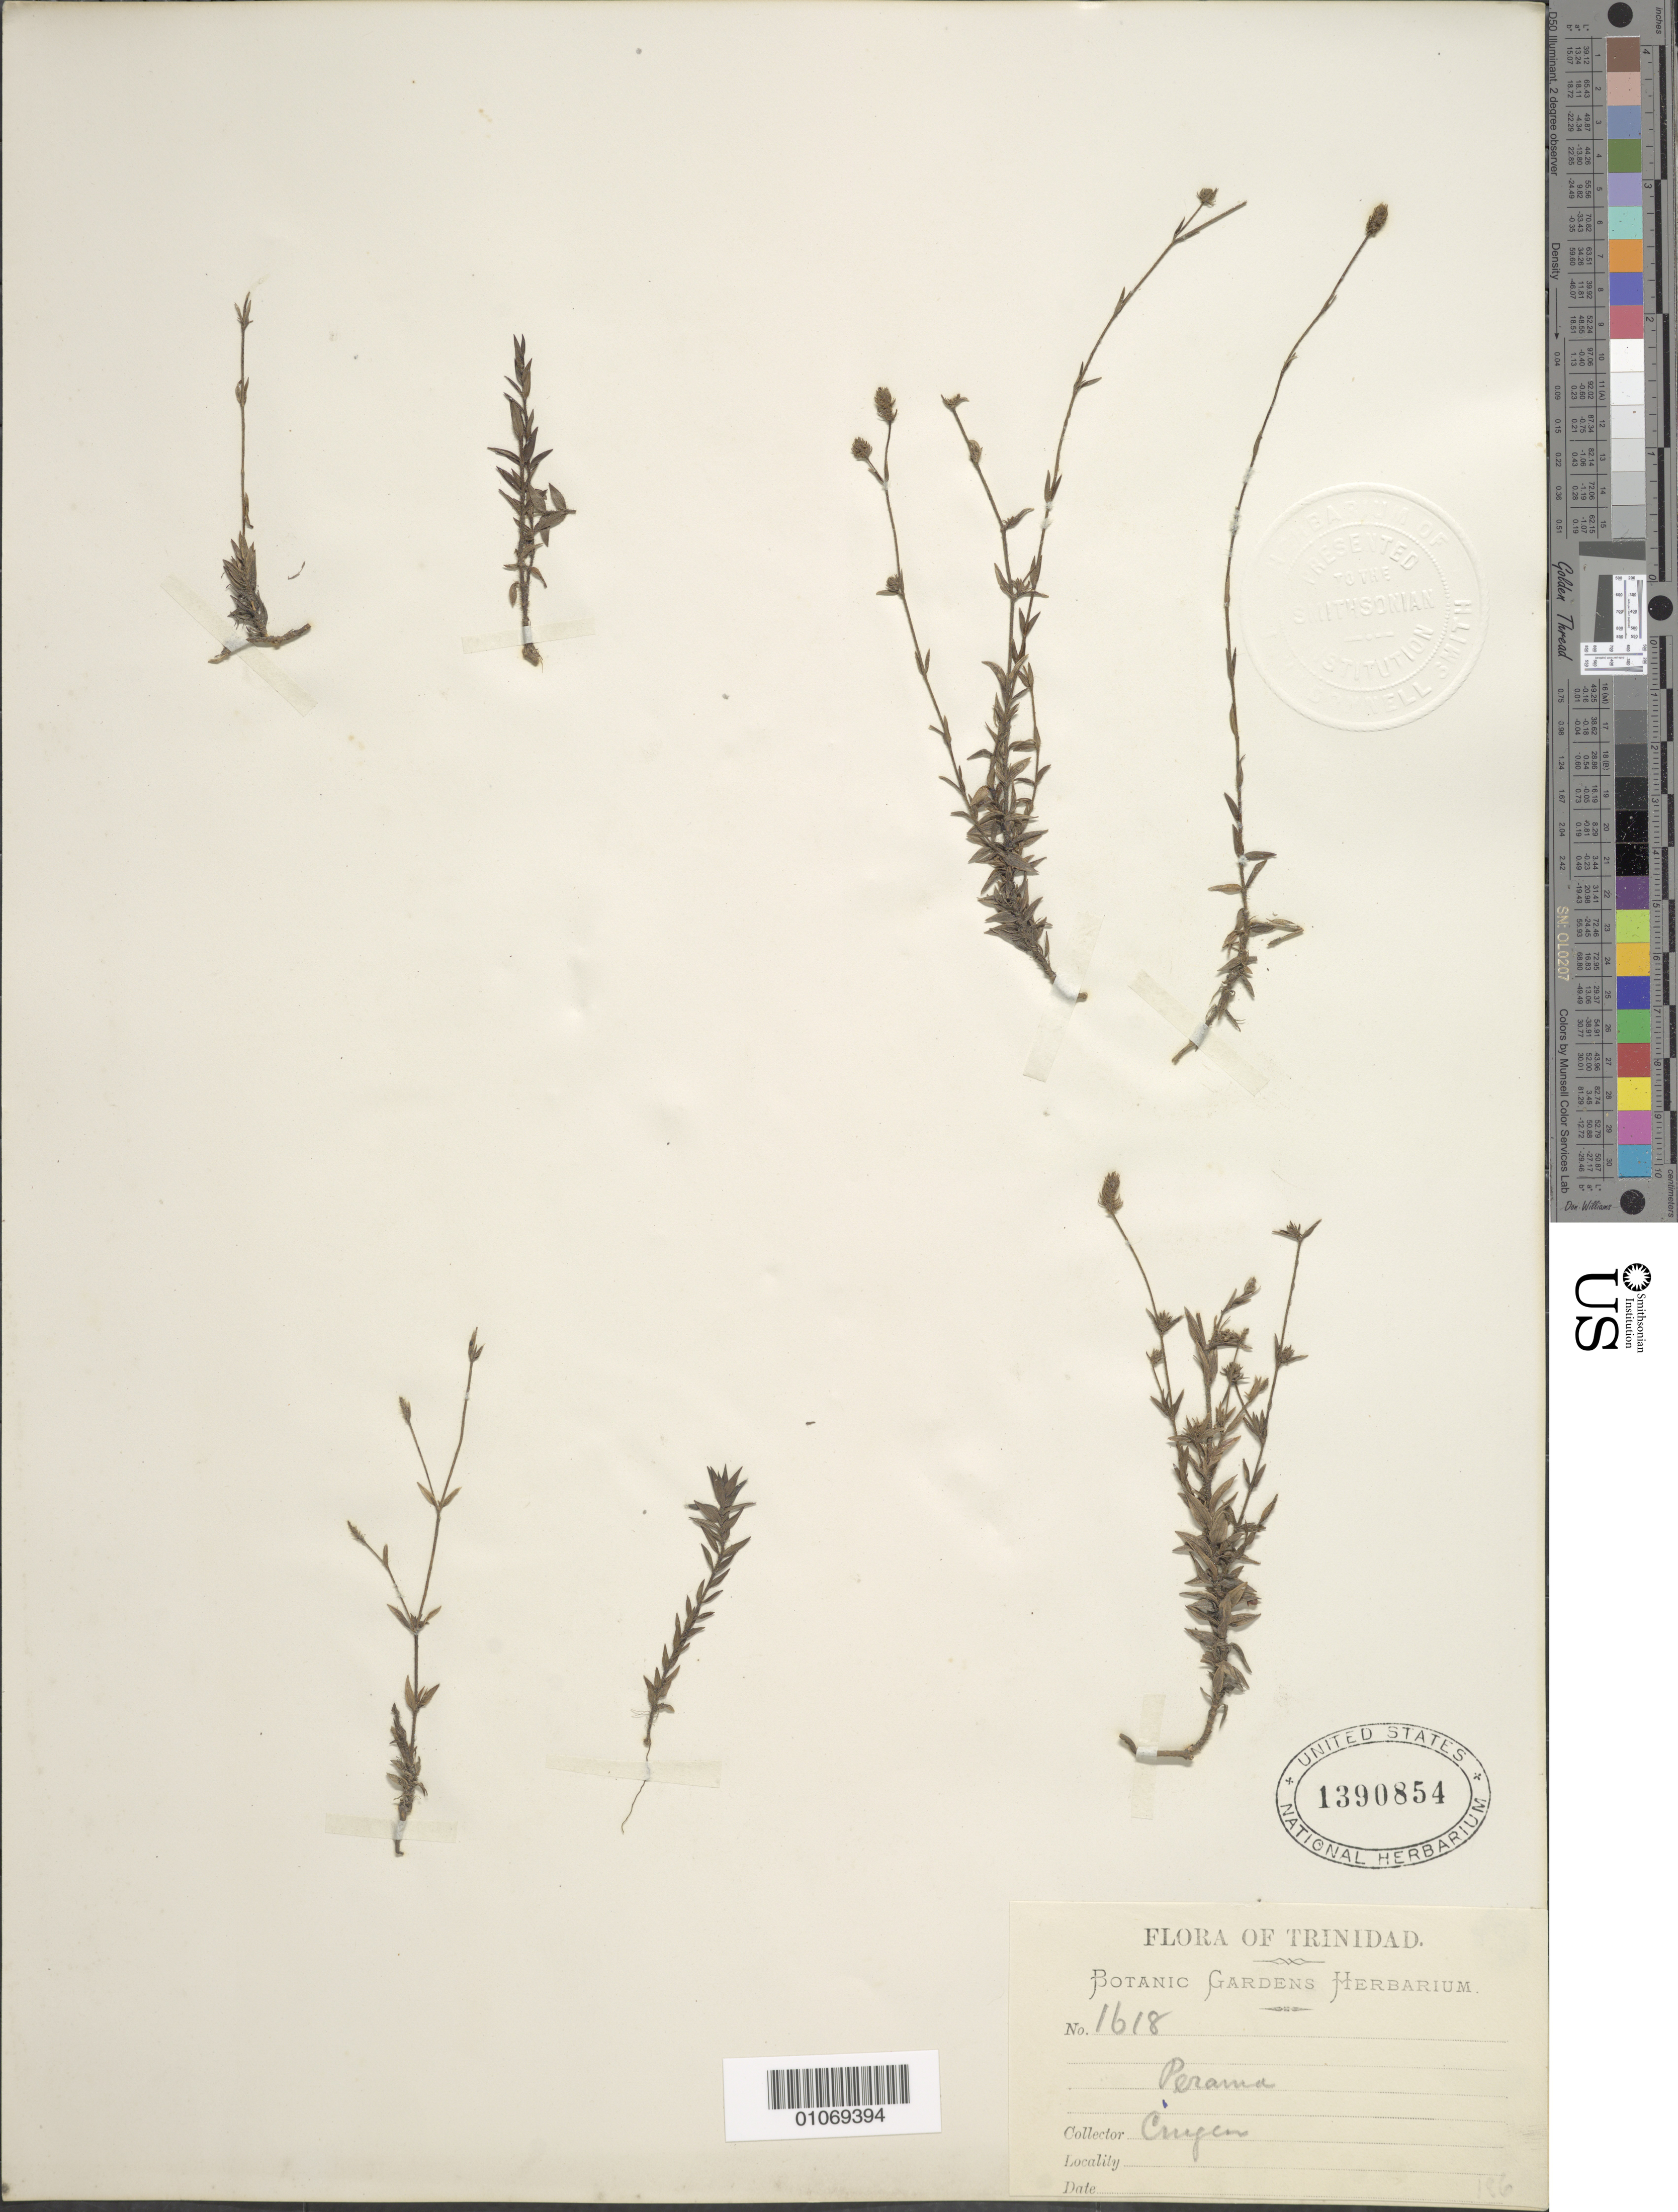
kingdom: Plantae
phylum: Tracheophyta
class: Magnoliopsida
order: Gentianales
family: Rubiaceae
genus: Perama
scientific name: Perama hirsuta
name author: Aubl.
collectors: Botanic Gardens Herbarium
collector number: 1618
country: Trinidad and Tobago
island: Trinidad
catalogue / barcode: US 1390854